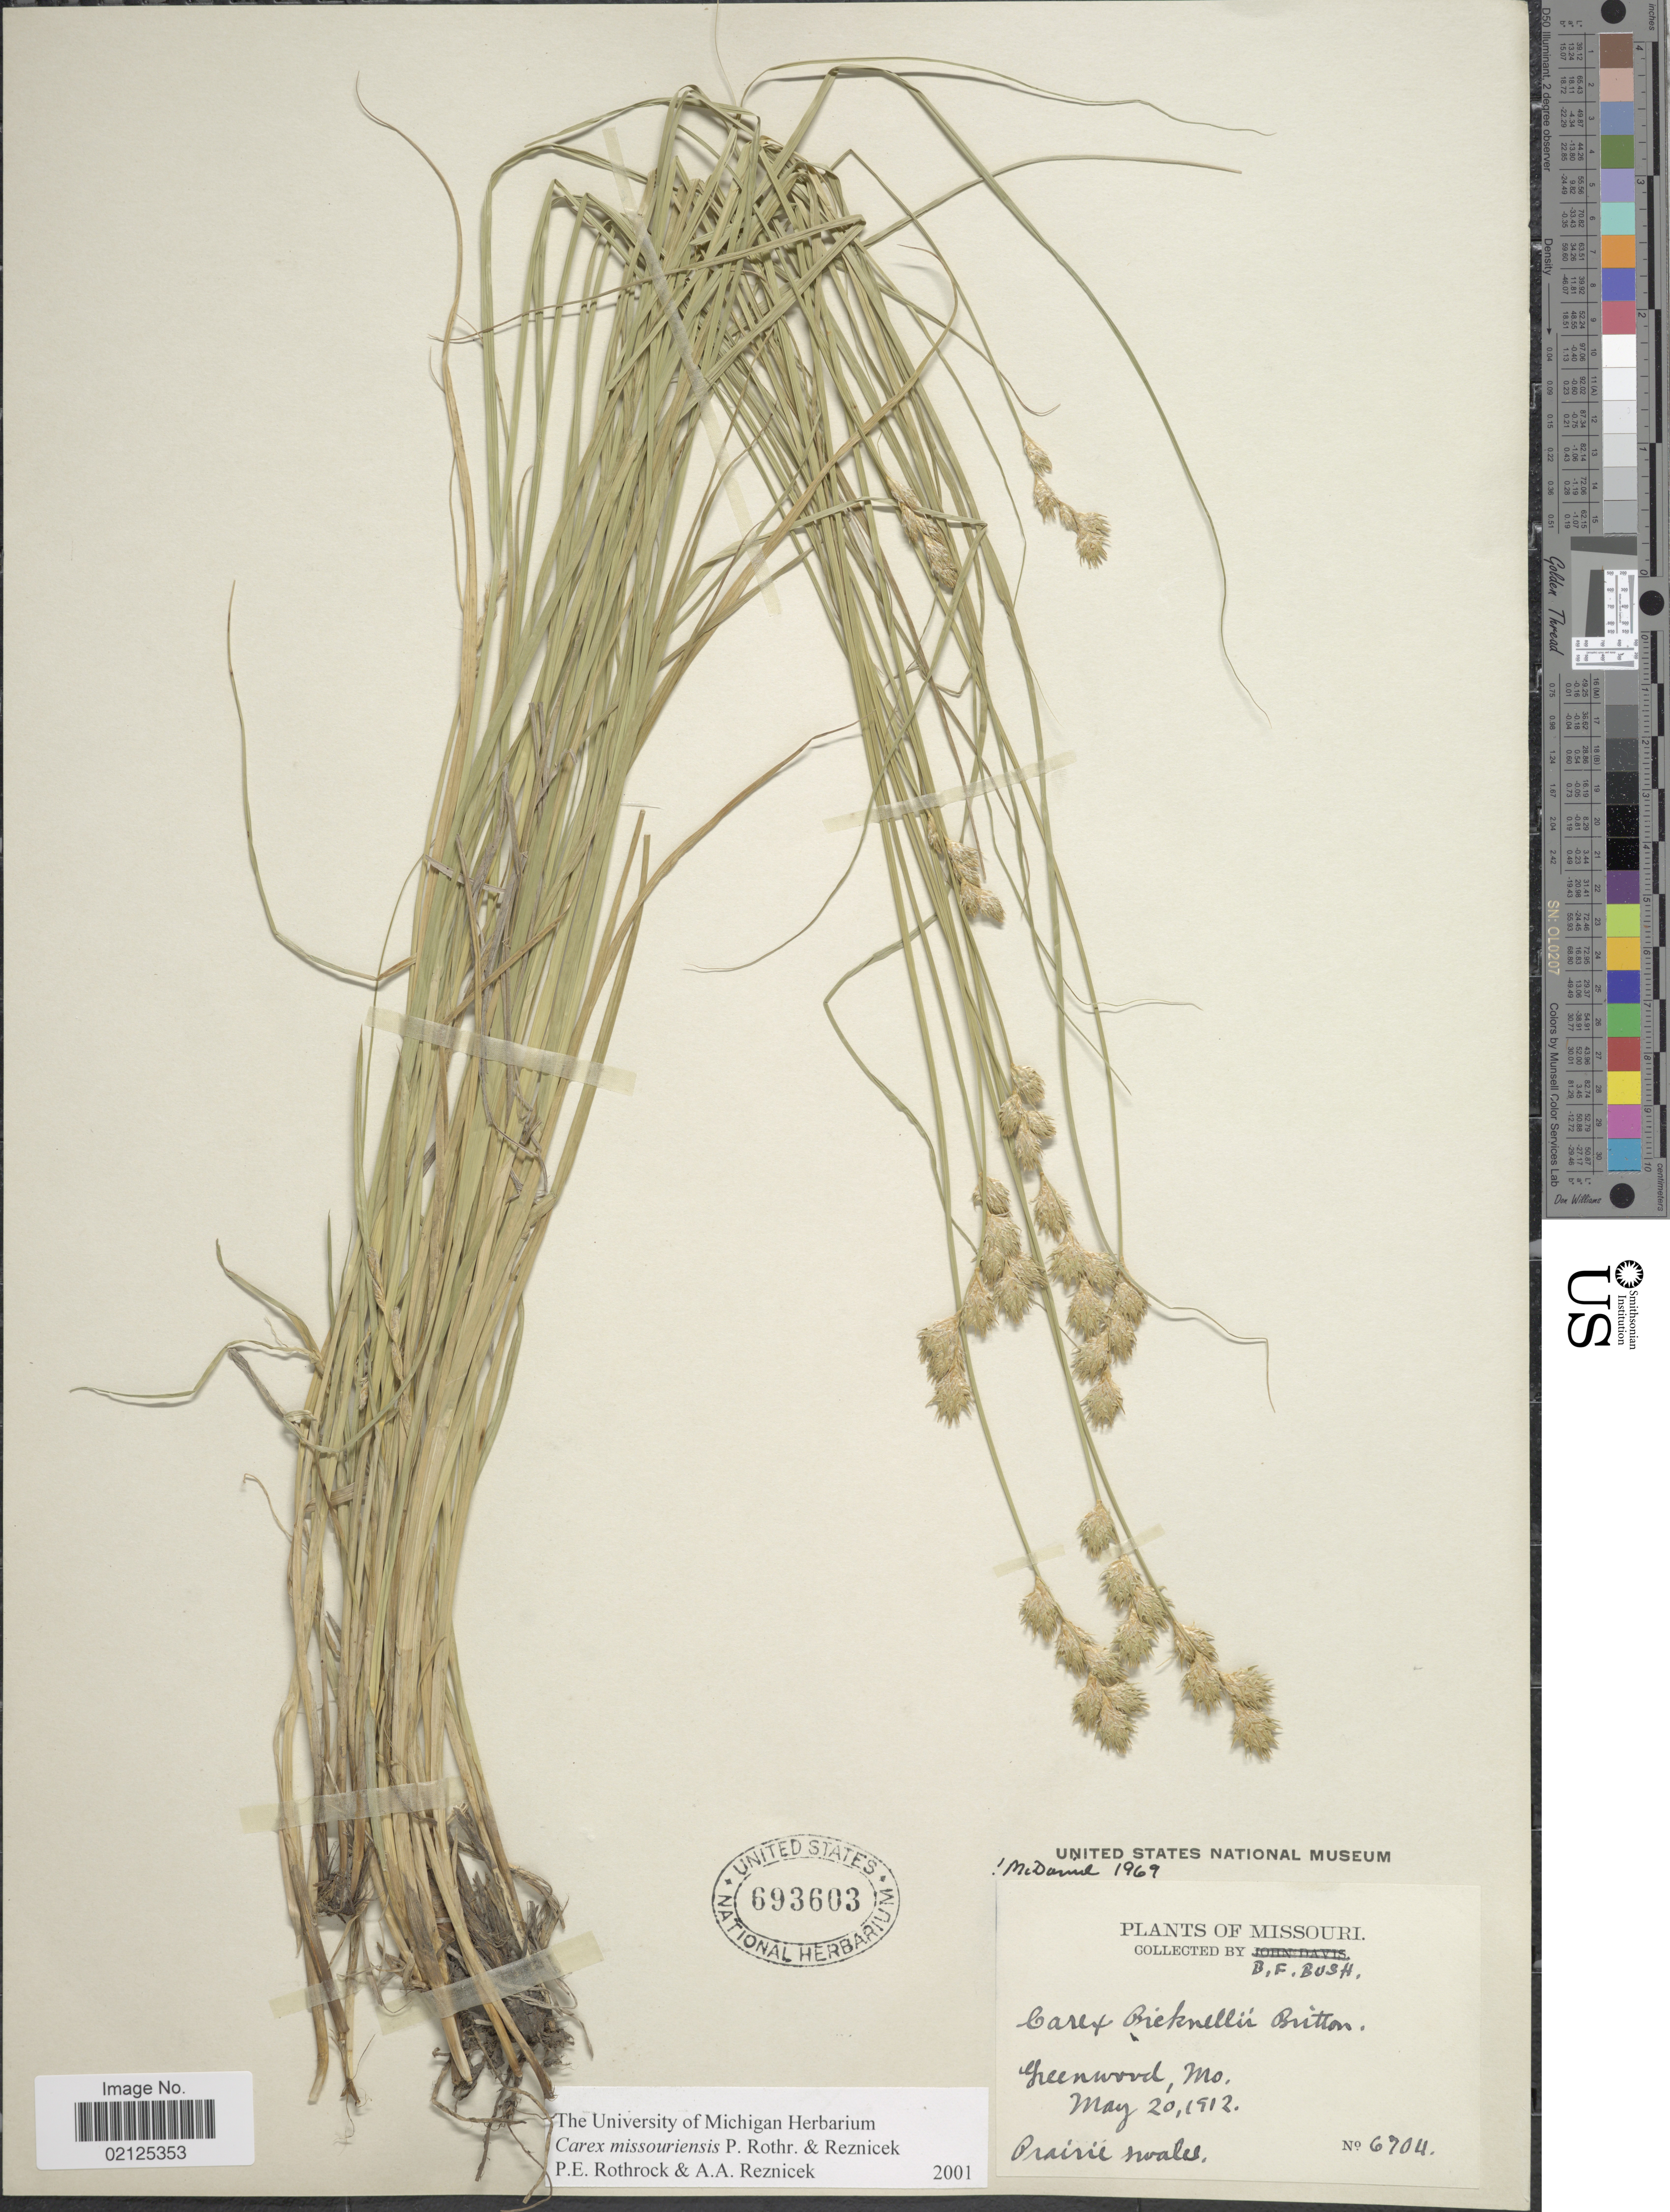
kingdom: Plantae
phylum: Tracheophyta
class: Liliopsida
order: Poales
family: Cyperaceae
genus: Carex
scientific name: Carex missouriensis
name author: P. Rothr. & Reznicek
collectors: B. F. Bush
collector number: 6704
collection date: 1912-05-20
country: United States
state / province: Missouri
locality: Greenwood, Prairie swales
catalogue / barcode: US 693603